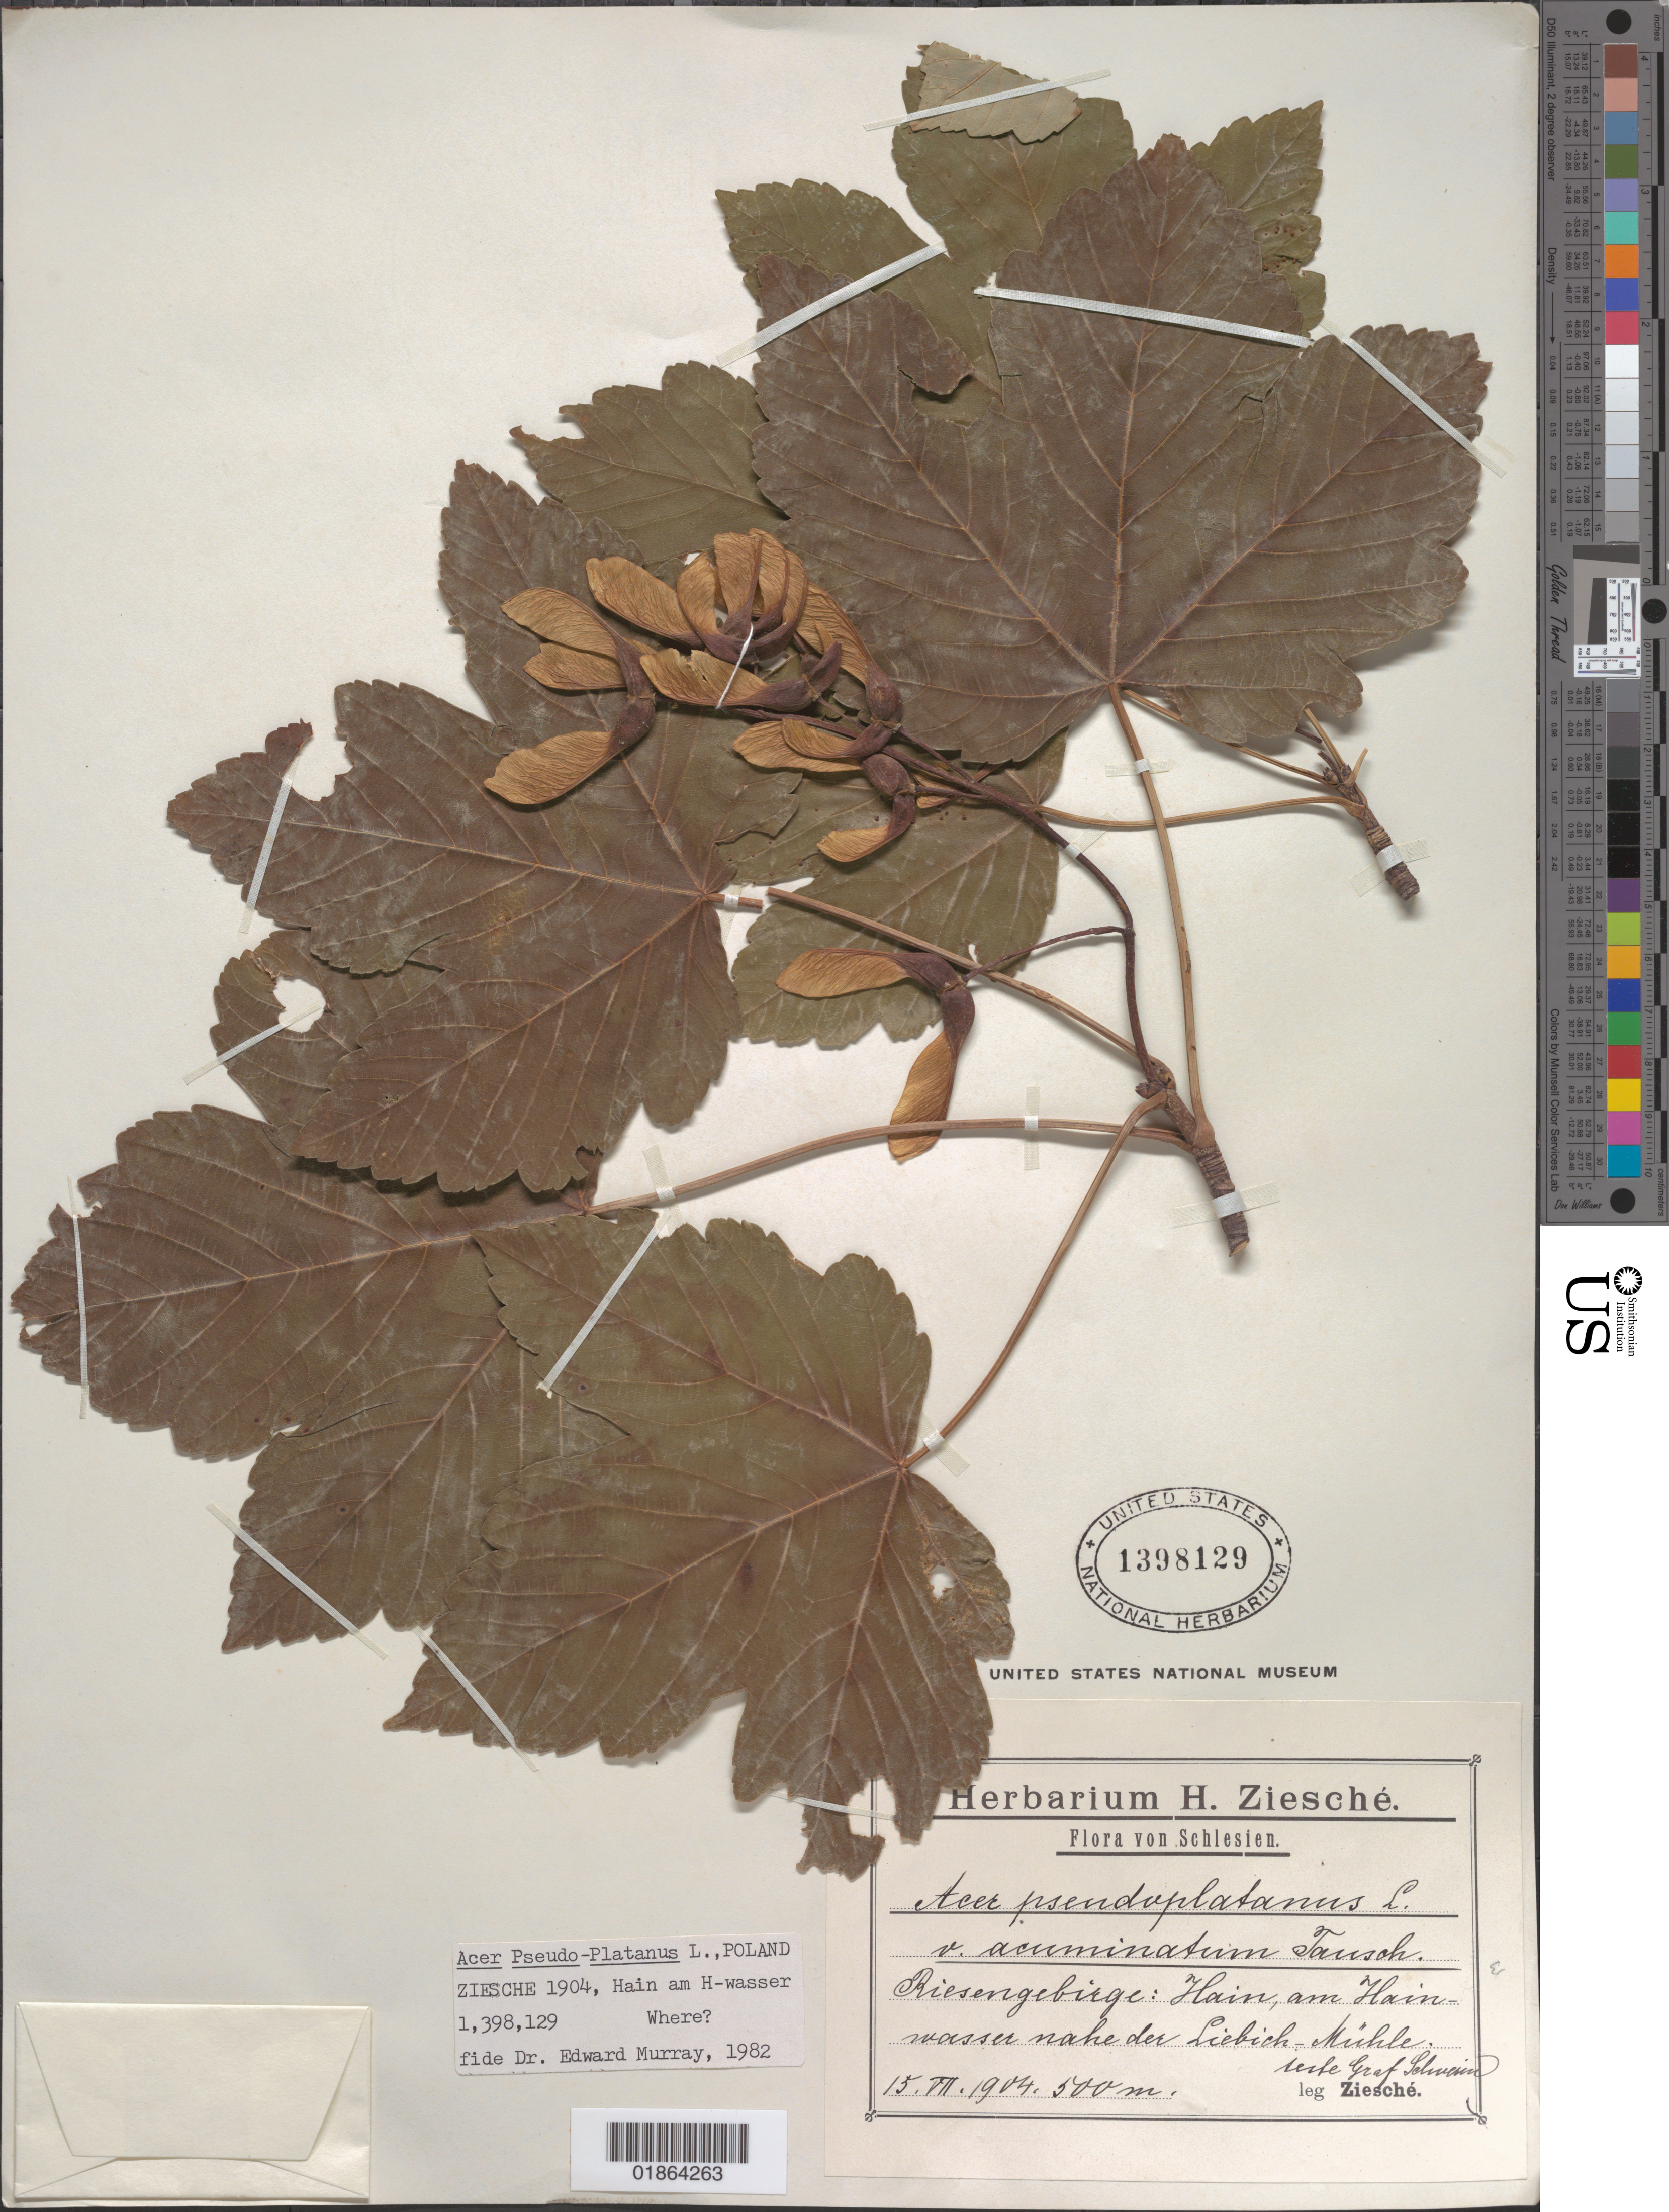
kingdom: Plantae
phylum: Tracheophyta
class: Magnoliopsida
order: Sapindales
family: Sapindaceae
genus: Acer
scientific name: Acer pseudoplatanus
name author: L.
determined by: Murray, Edward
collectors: H. Ziesché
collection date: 1904-07-15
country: Poland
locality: Schlesien, Riesengebirge: Hain, am Hainwasser nahe der Liebich-Mühle este Graf Schwesin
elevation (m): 500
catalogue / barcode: US 1398129